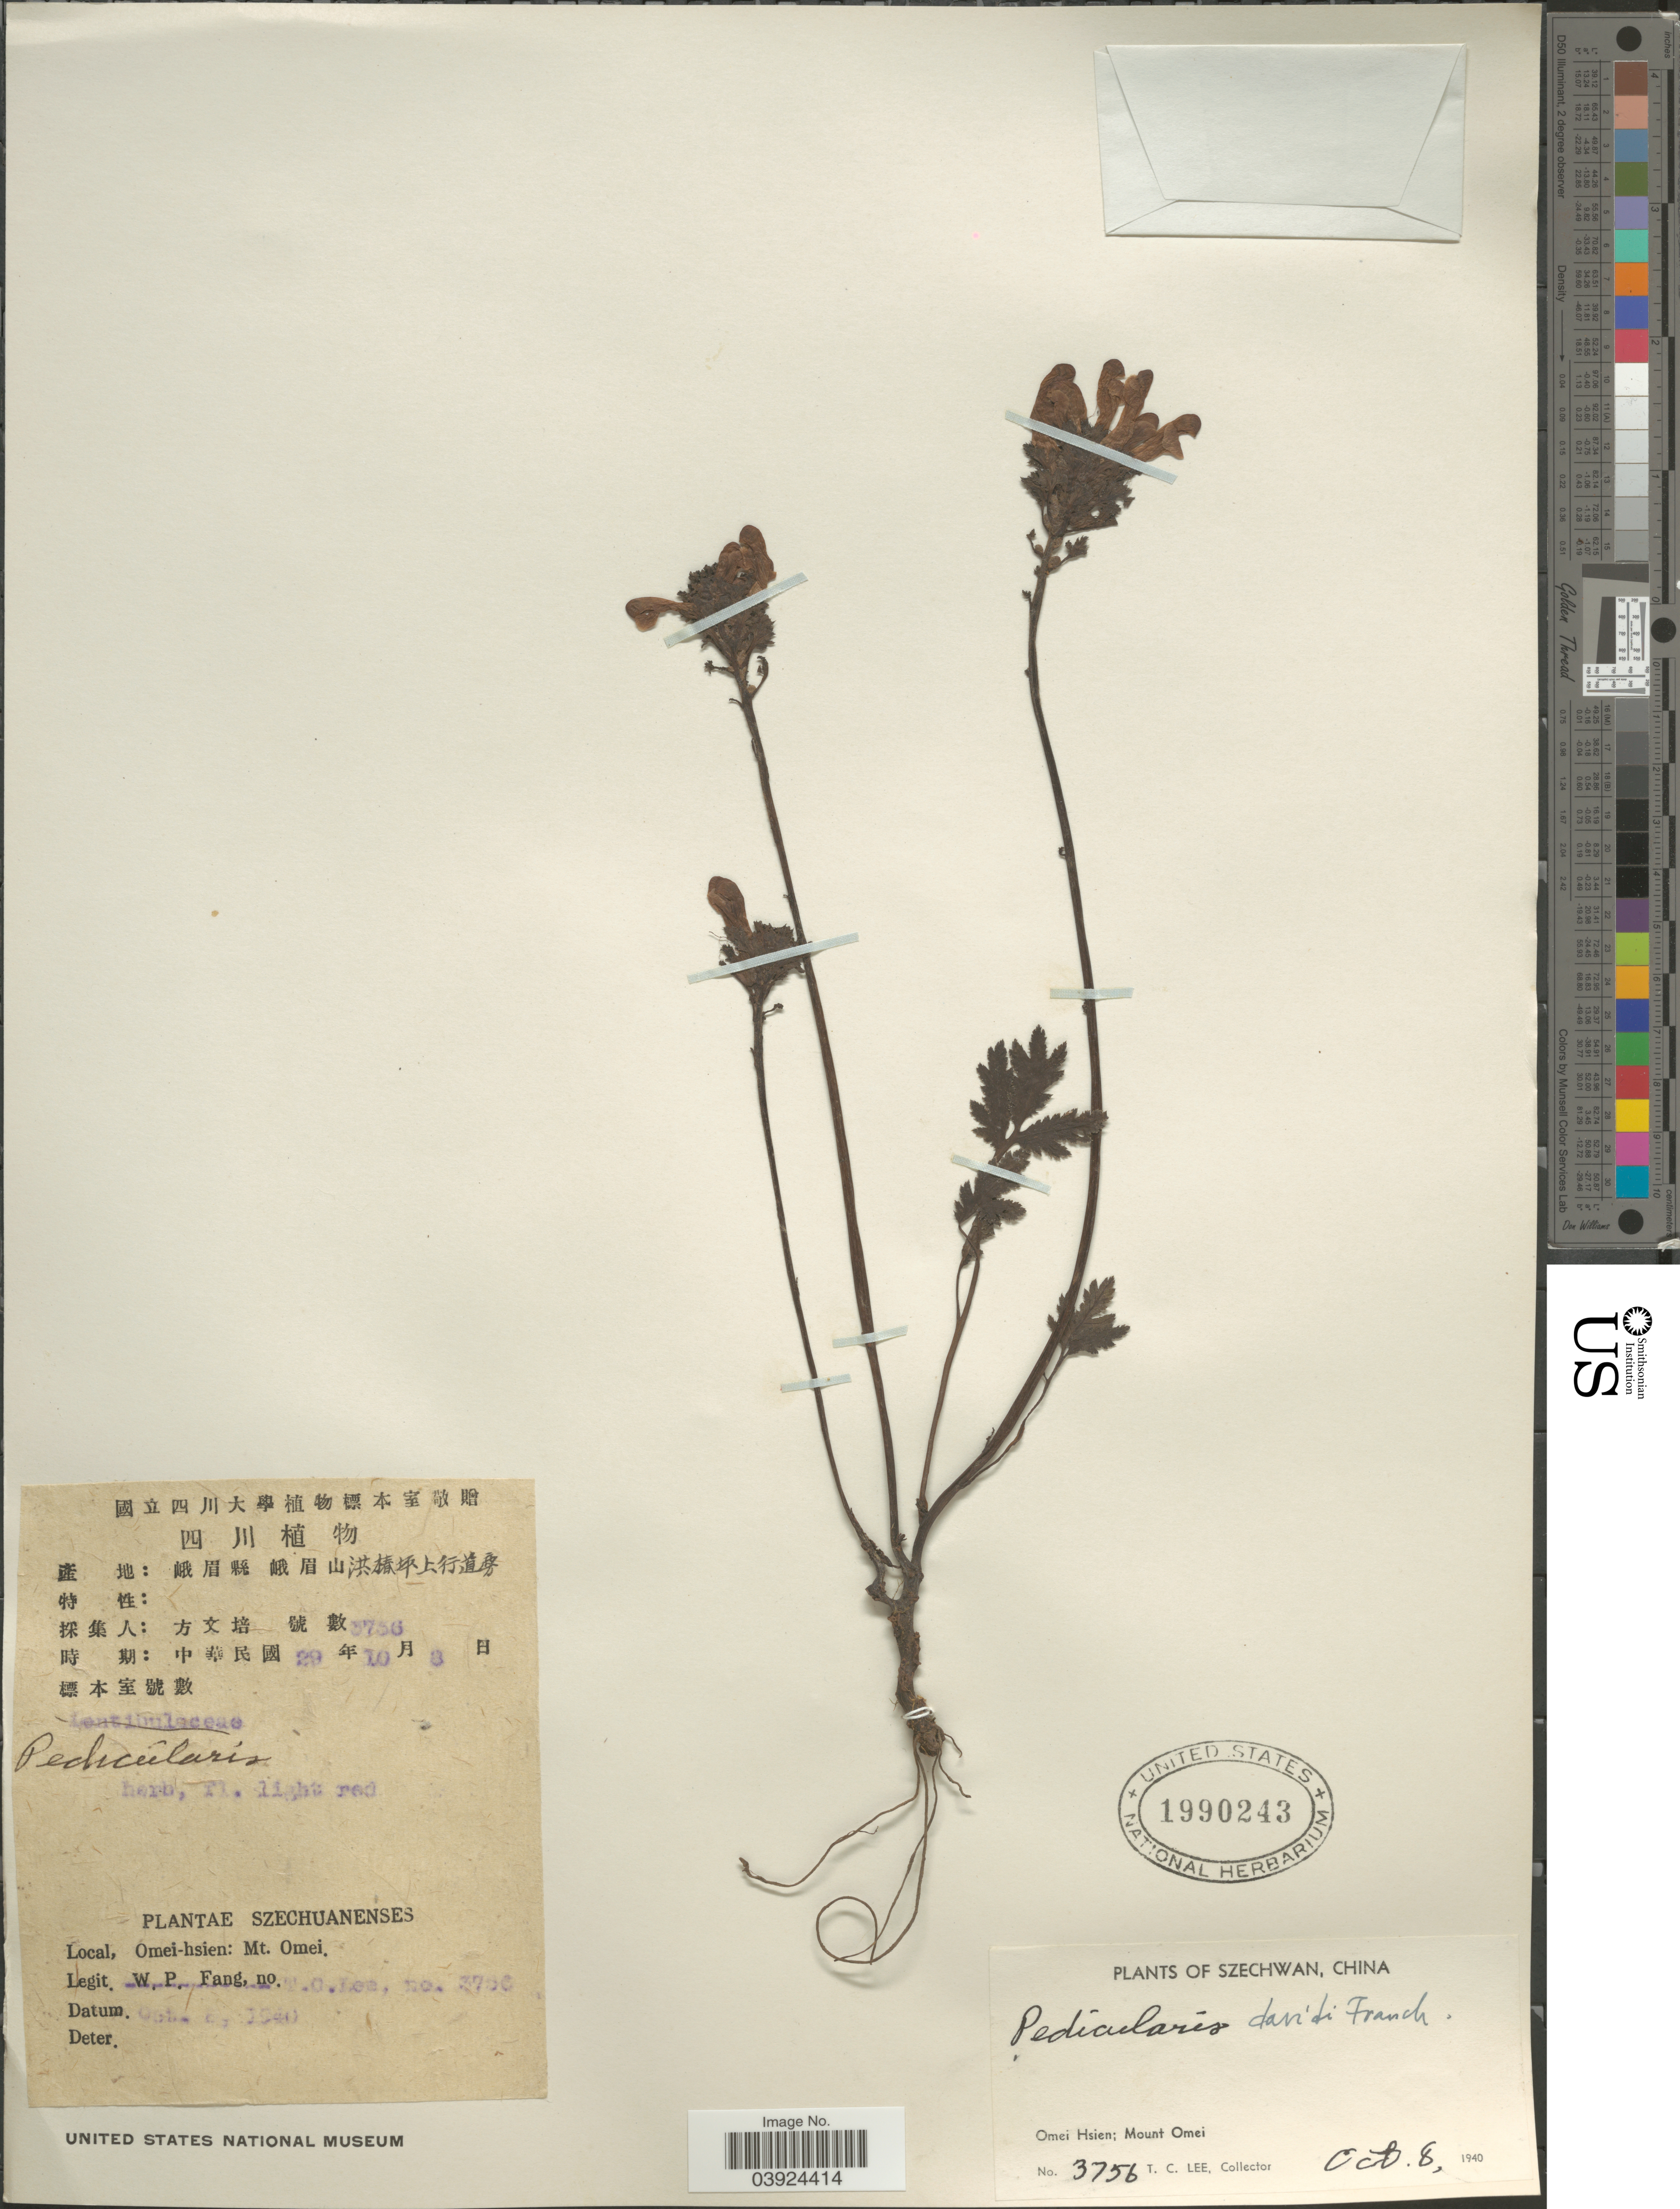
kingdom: Plantae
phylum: Tracheophyta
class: Magnoliopsida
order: Lamiales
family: Orobanchaceae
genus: Pedicularis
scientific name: Pedicularis davidii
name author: Franch.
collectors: T. Lee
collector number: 3756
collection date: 1940-10-08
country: China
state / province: Sichuan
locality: Omei-hsien. Szechwan. Mount Omei.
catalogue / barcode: US 1990243